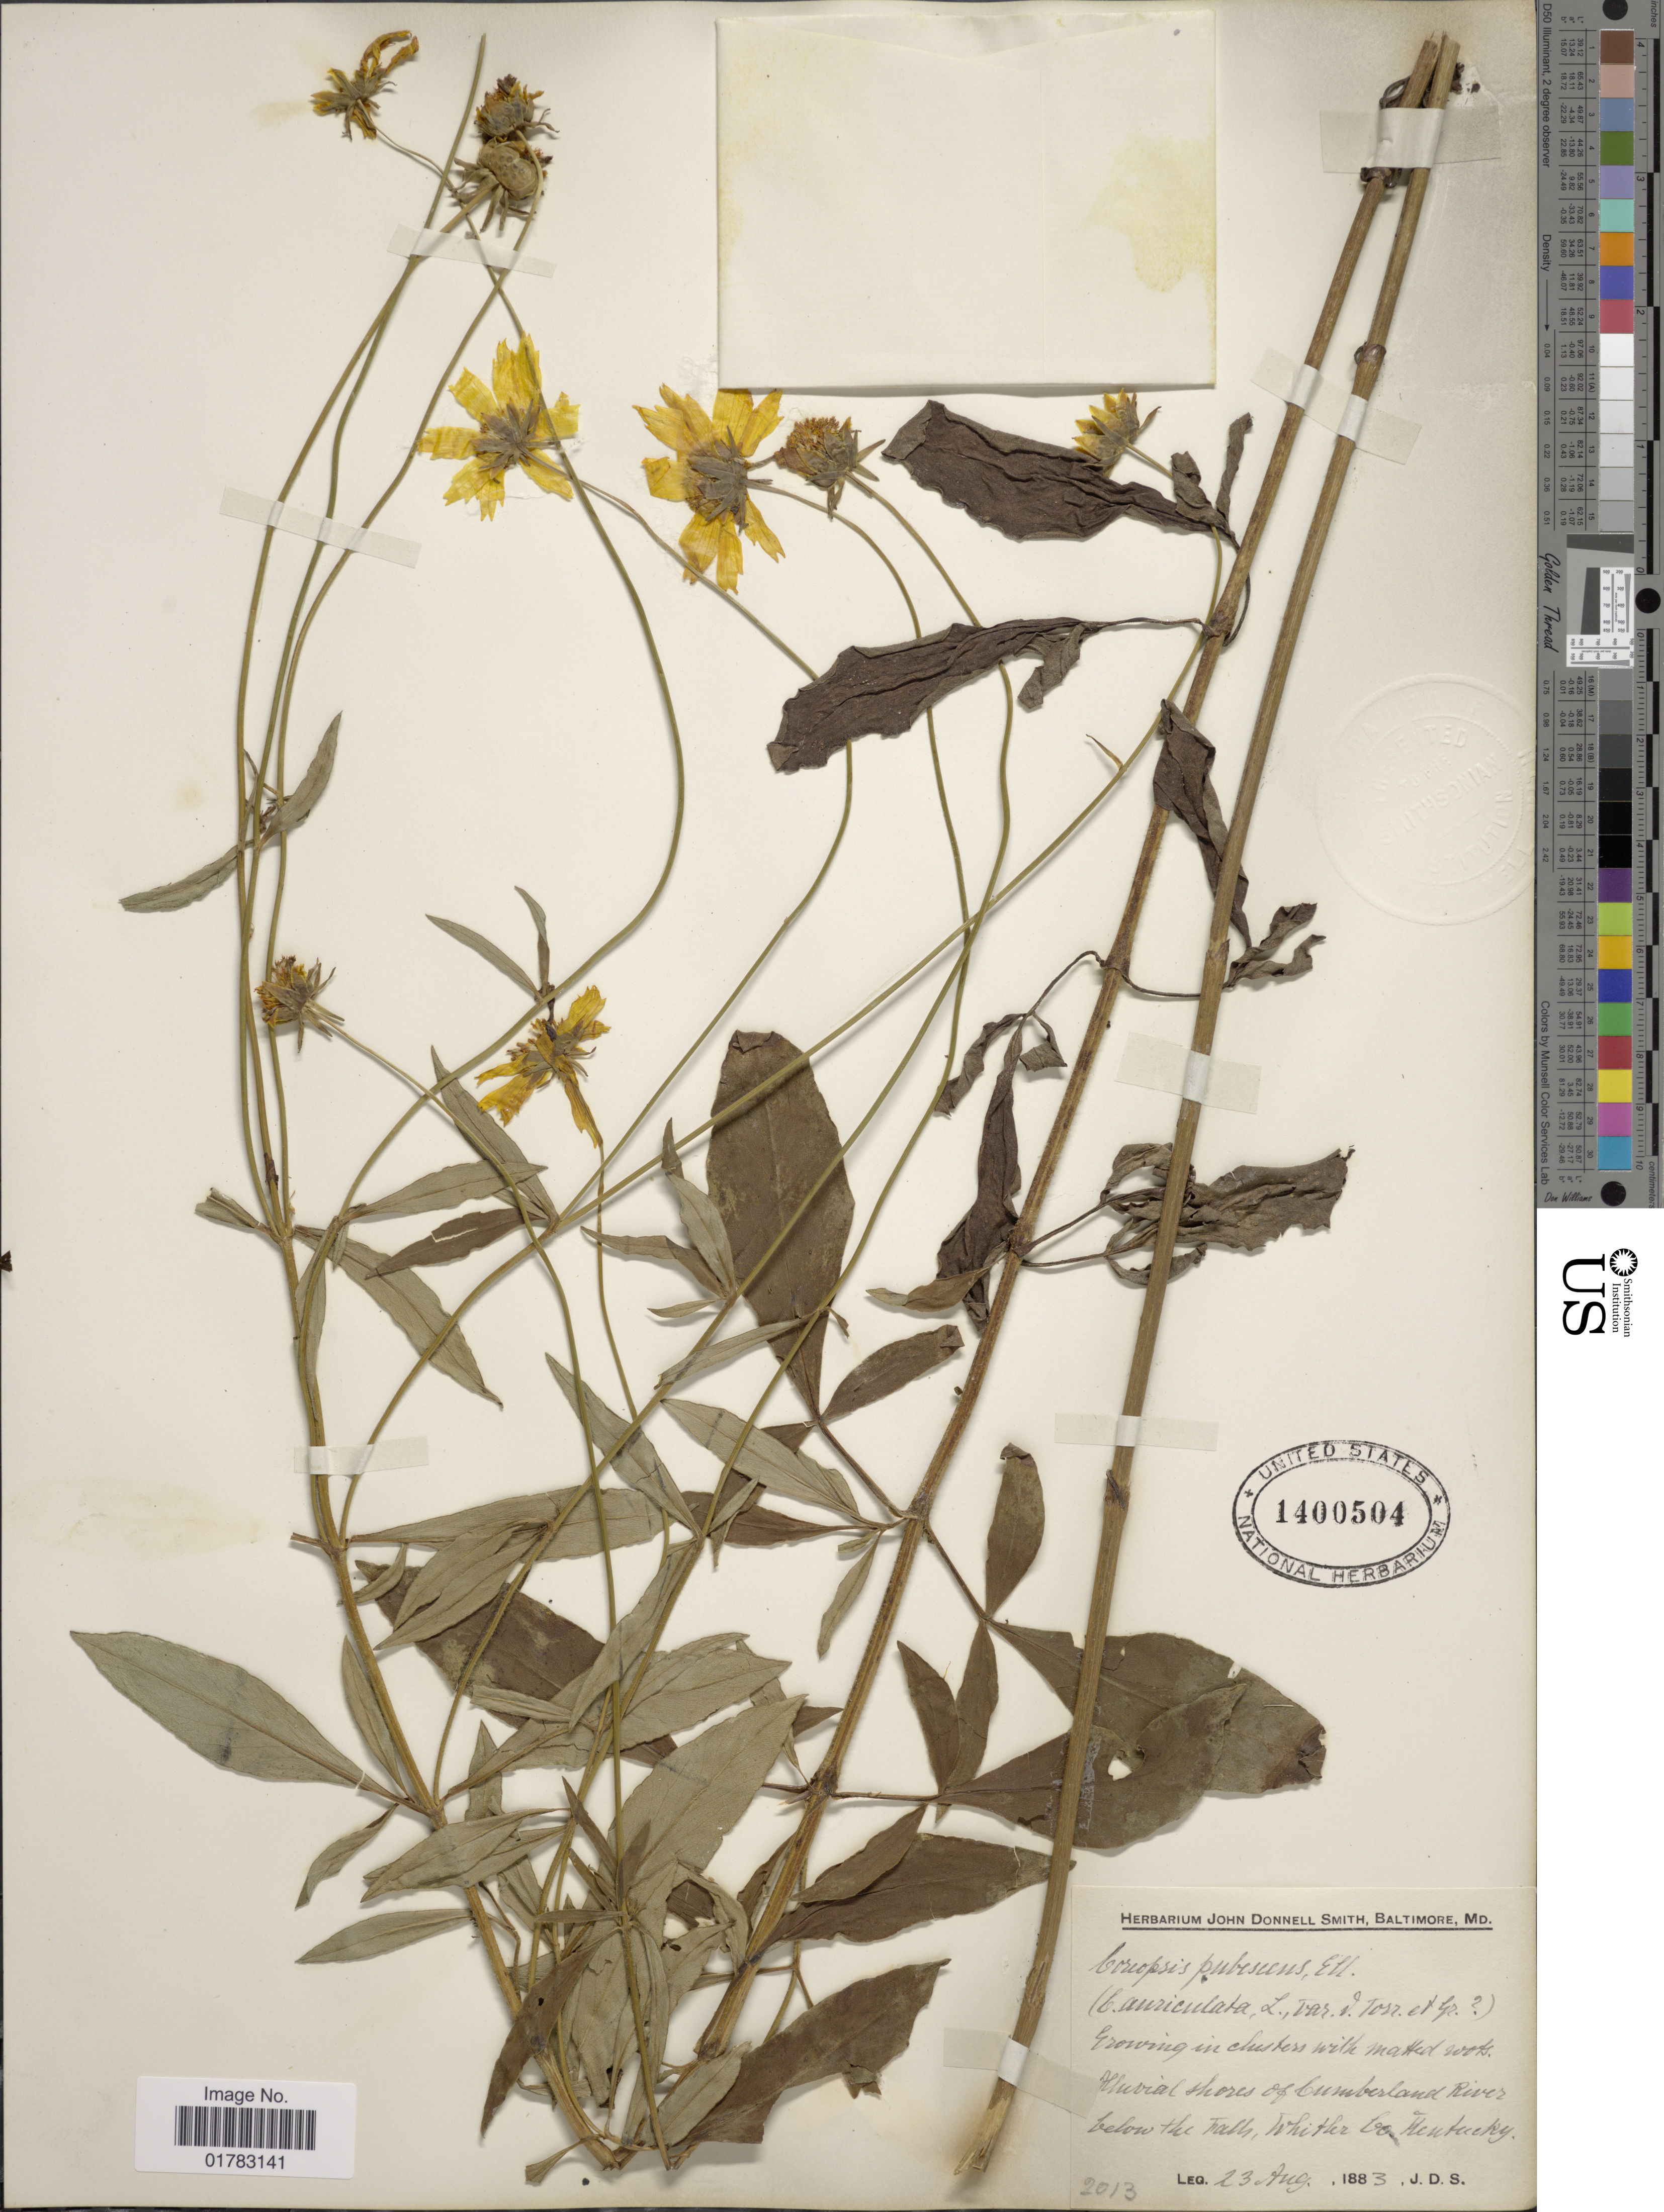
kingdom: Plantae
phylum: Tracheophyta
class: Magnoliopsida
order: Asterales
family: Asteraceae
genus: Coreopsis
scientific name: Coreopsis pubescens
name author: Elliott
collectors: J. Donnell Smith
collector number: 2013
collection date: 1883-08-23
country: United States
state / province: Kentucky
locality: Alluvial shores of Cumberland River below the Falls, Whitler Co.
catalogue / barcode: US 1400504